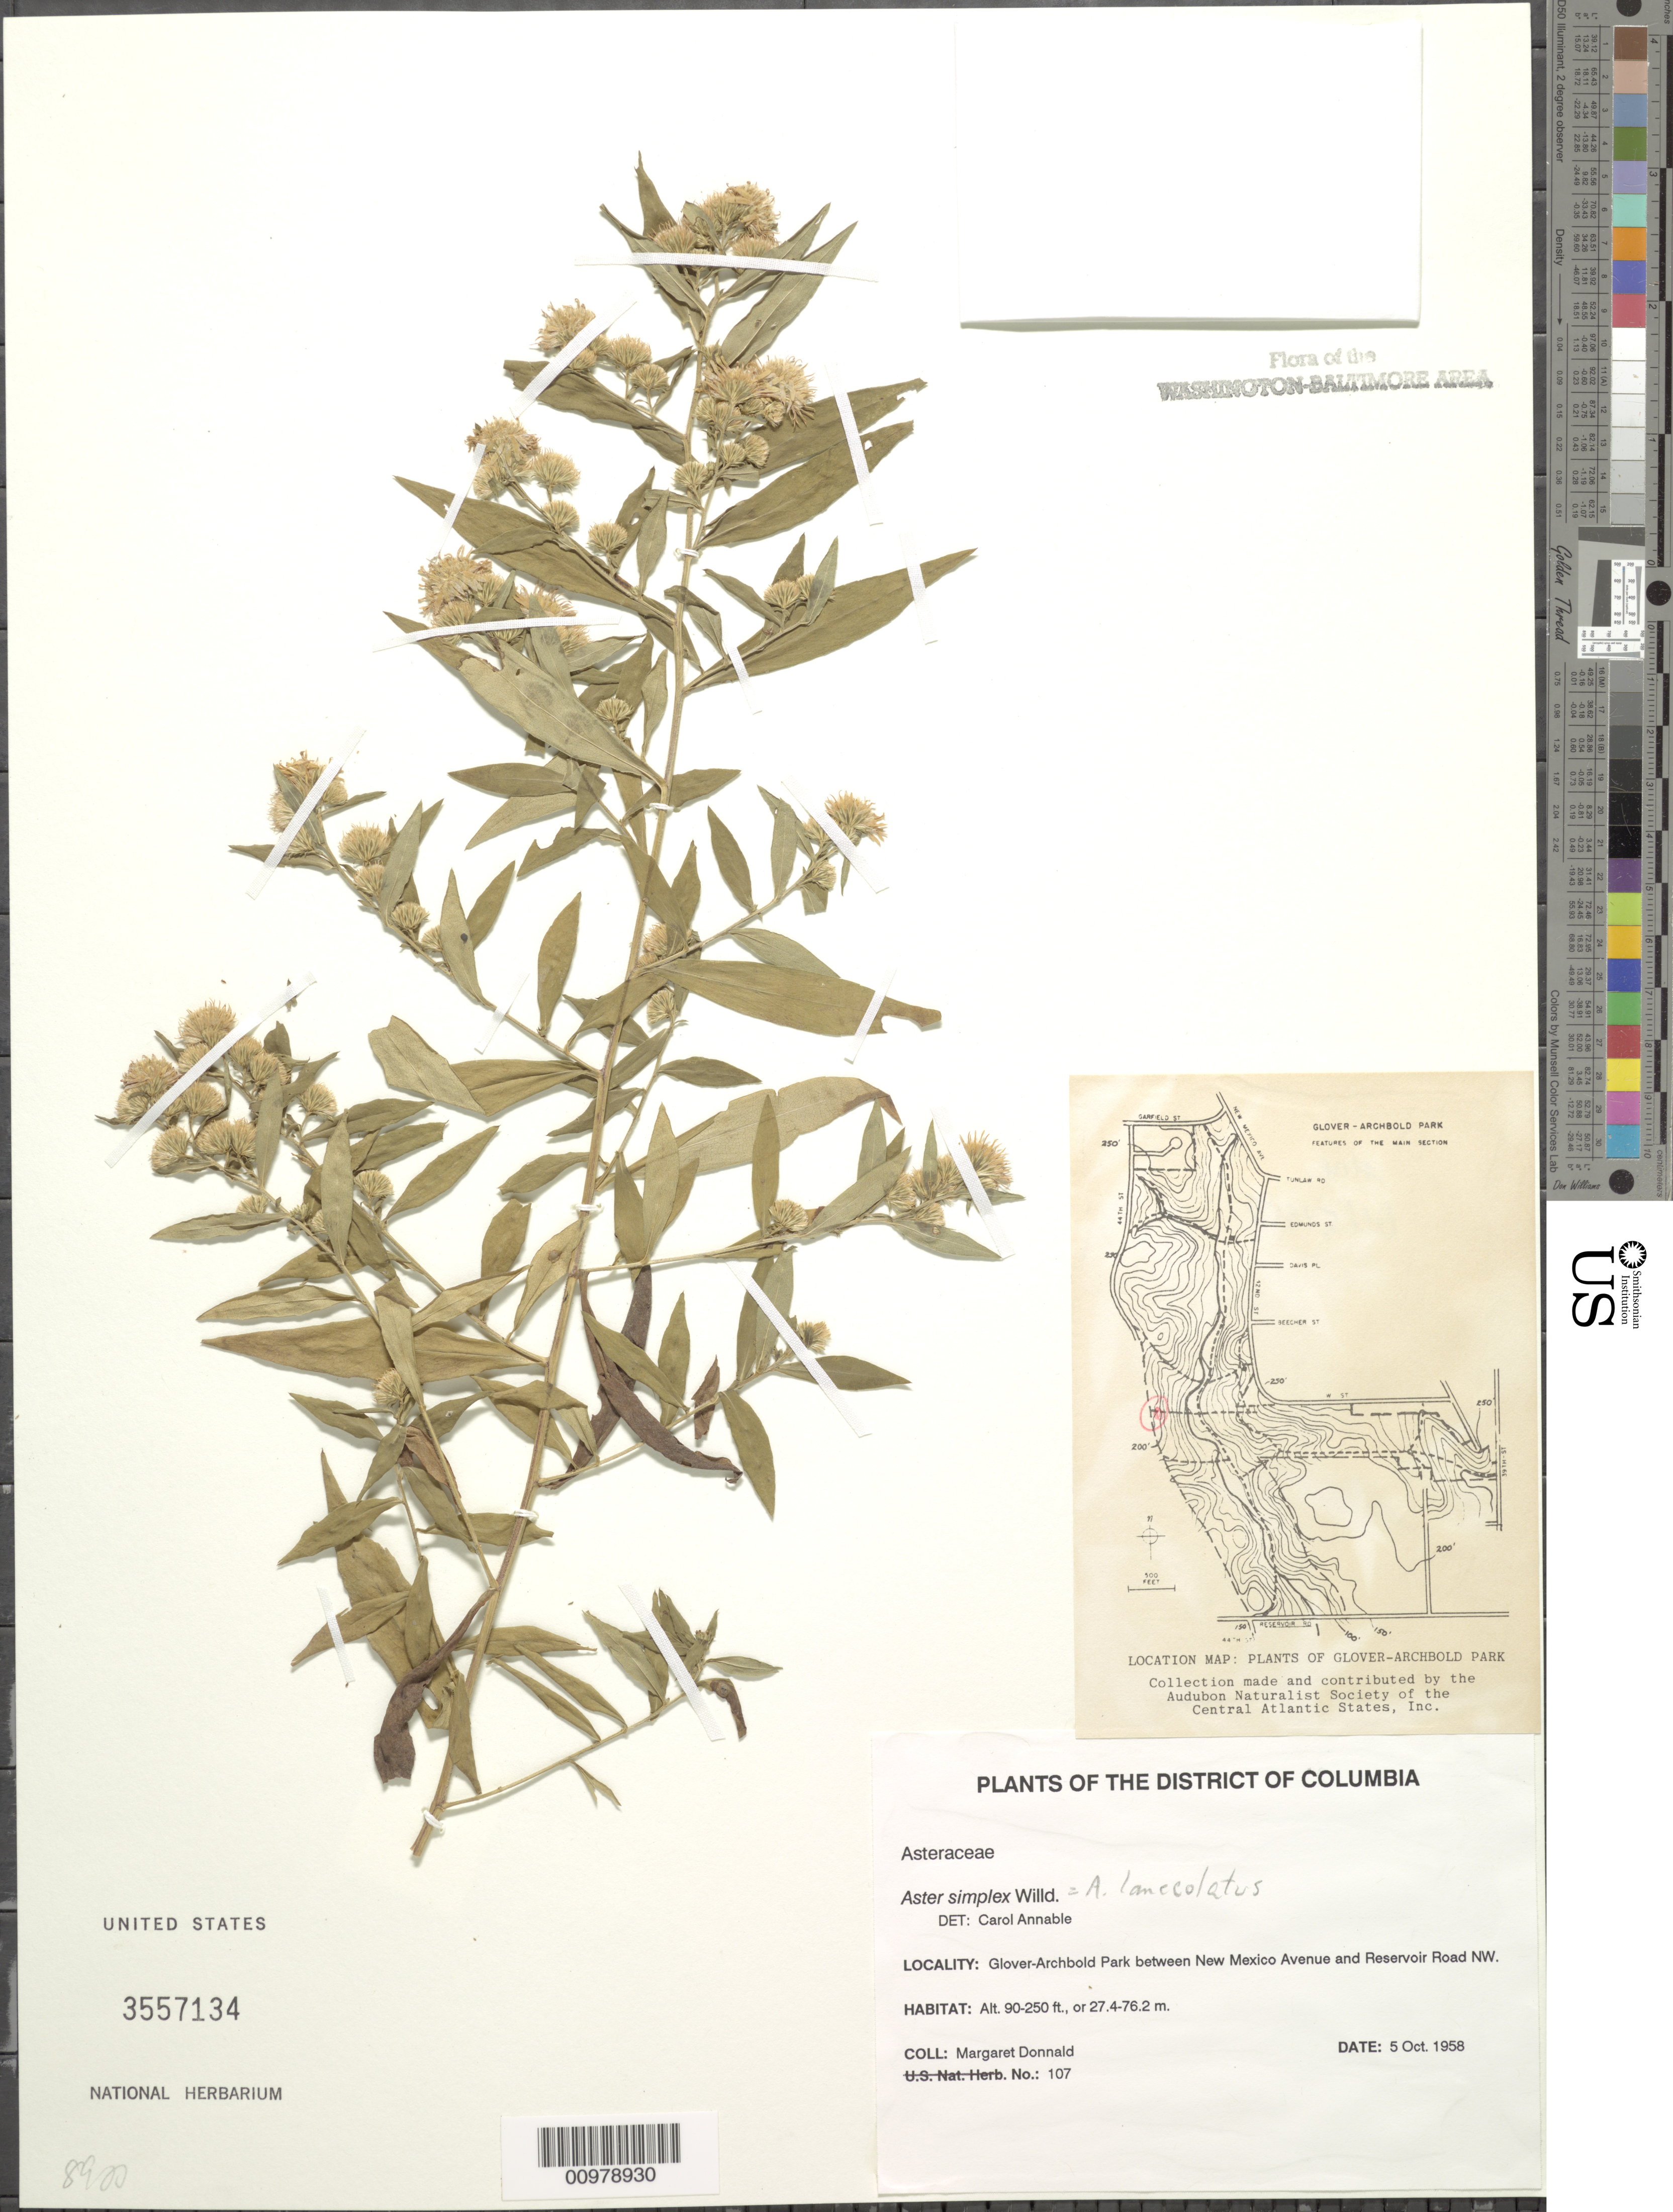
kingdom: Plantae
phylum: Tracheophyta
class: Magnoliopsida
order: Asterales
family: Asteraceae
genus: Symphyotrichum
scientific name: Symphyotrichum lanceolatum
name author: (Willd.) G.L. Nesom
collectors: M. Donnald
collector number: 107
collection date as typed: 5 Oct 1958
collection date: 1958-10-05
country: United States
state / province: District of Columbia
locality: Glover-Archbold Park between New Mexico Avenue and Reservoir Road NW.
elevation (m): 27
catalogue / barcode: US 3557134